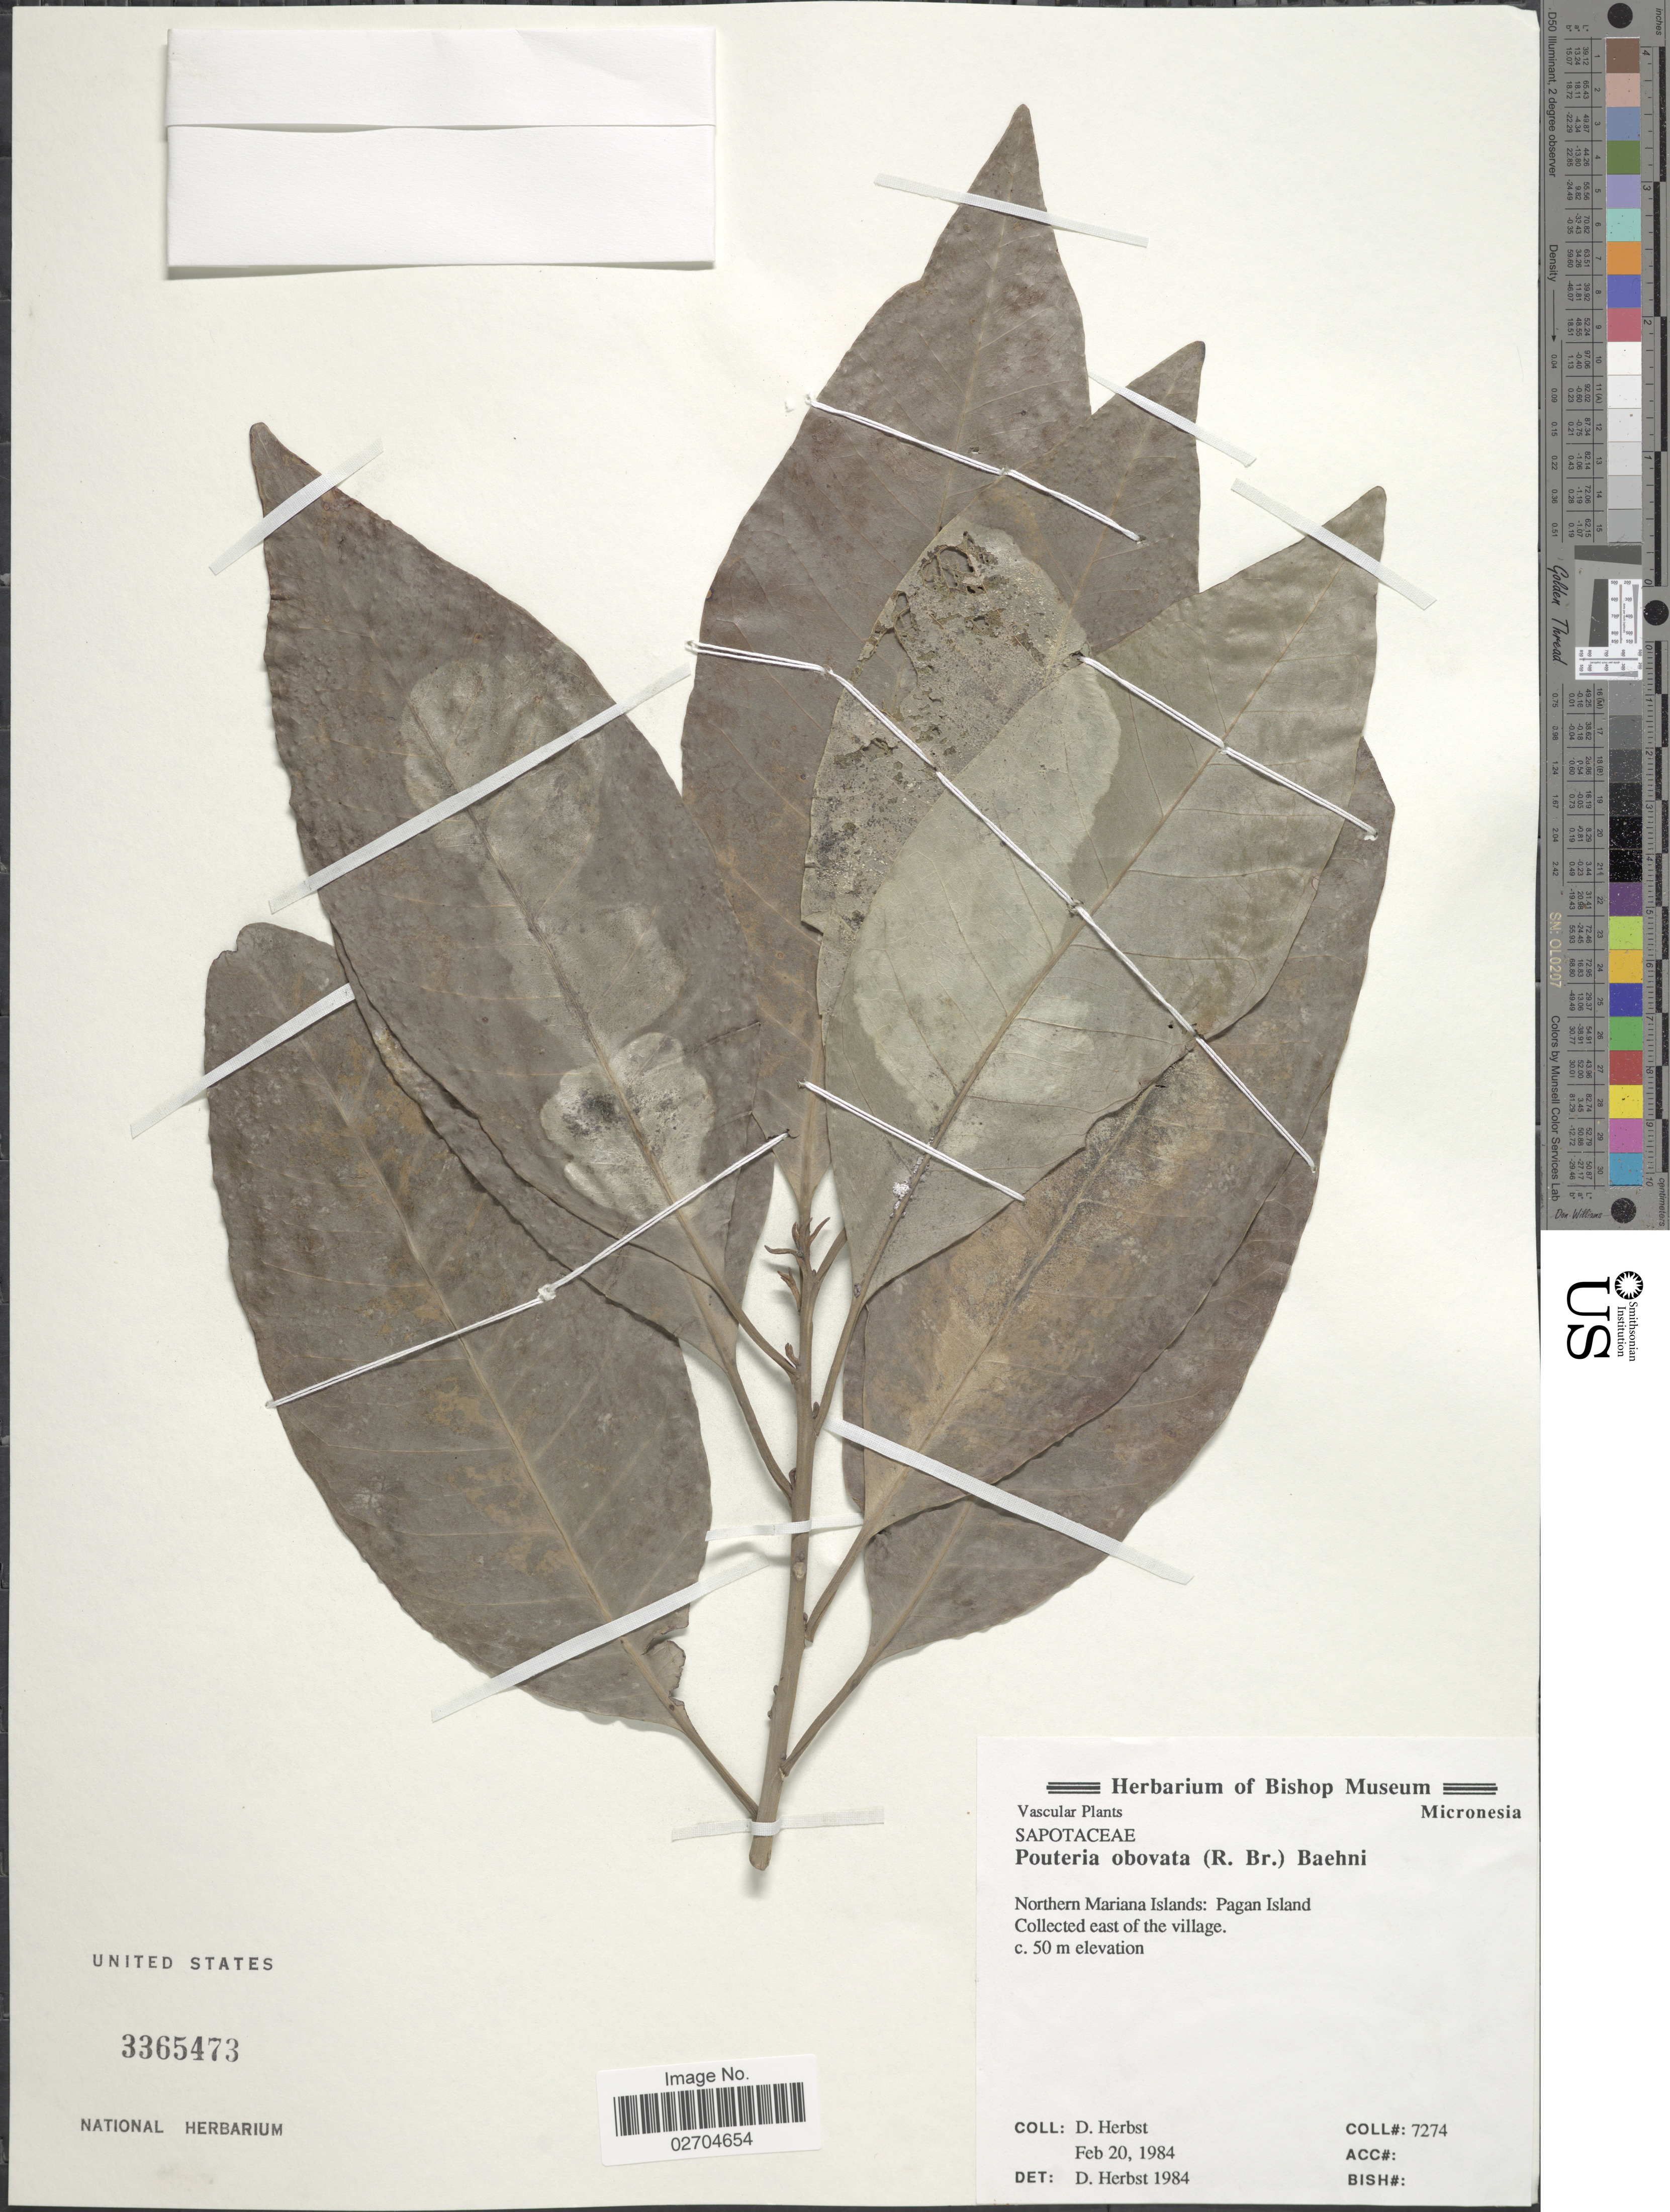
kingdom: Plantae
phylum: Tracheophyta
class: Magnoliopsida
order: Ericales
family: Sapotaceae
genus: Planchonella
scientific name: Planchonella obovata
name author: (R. Br.) Pierre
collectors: D. Herbst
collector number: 7274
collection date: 1984-02-20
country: Northern Mariana Islands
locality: Pagan Island. East of village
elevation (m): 50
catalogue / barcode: US 3365473